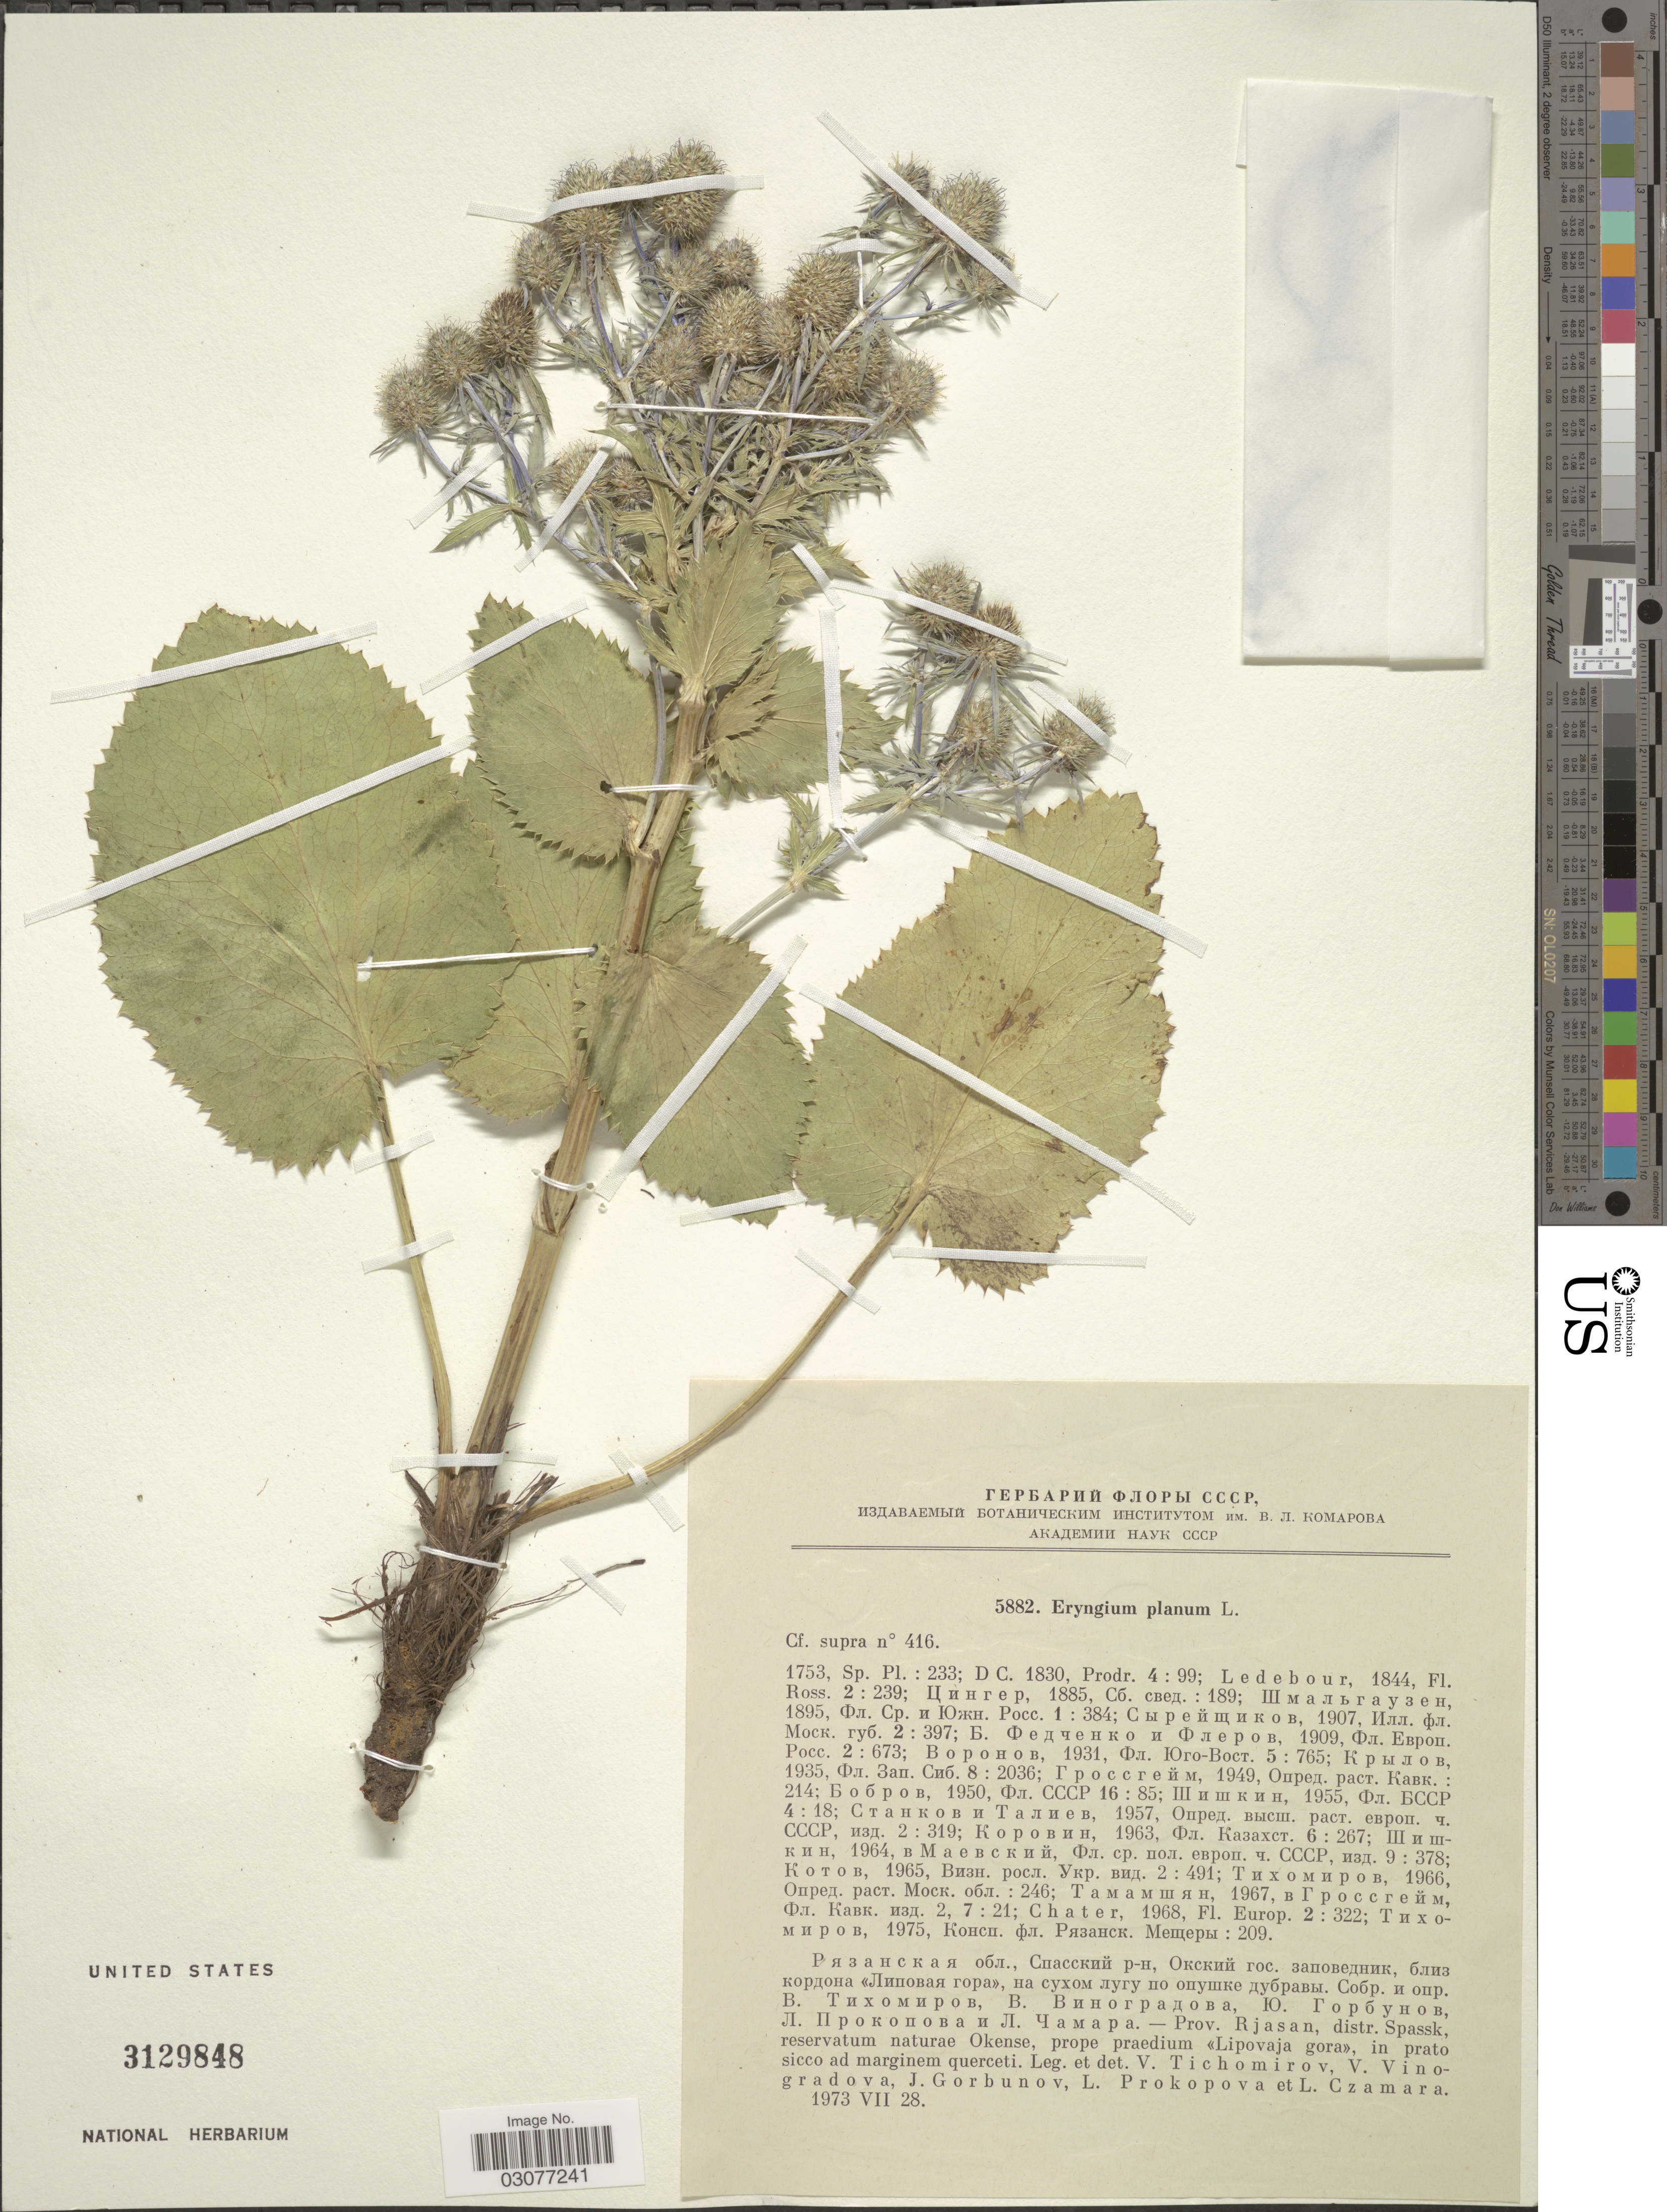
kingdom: Plantae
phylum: Tracheophyta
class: Magnoliopsida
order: Apiales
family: Apiaceae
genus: Eryngium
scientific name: Eryngium planum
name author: L.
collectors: V. Tichomirov, V. Vinogradova, J. Gorbunov, L. Prokopova & L. Czamara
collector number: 5882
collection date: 1973-07-28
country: Russian Federation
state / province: Ryazan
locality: Prov. Rjasan, distr. Spassk, reservatum naturae Okense, prope praedium Lipovaja gora, in prato sicco ad marginem querceti.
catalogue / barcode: US 3129848